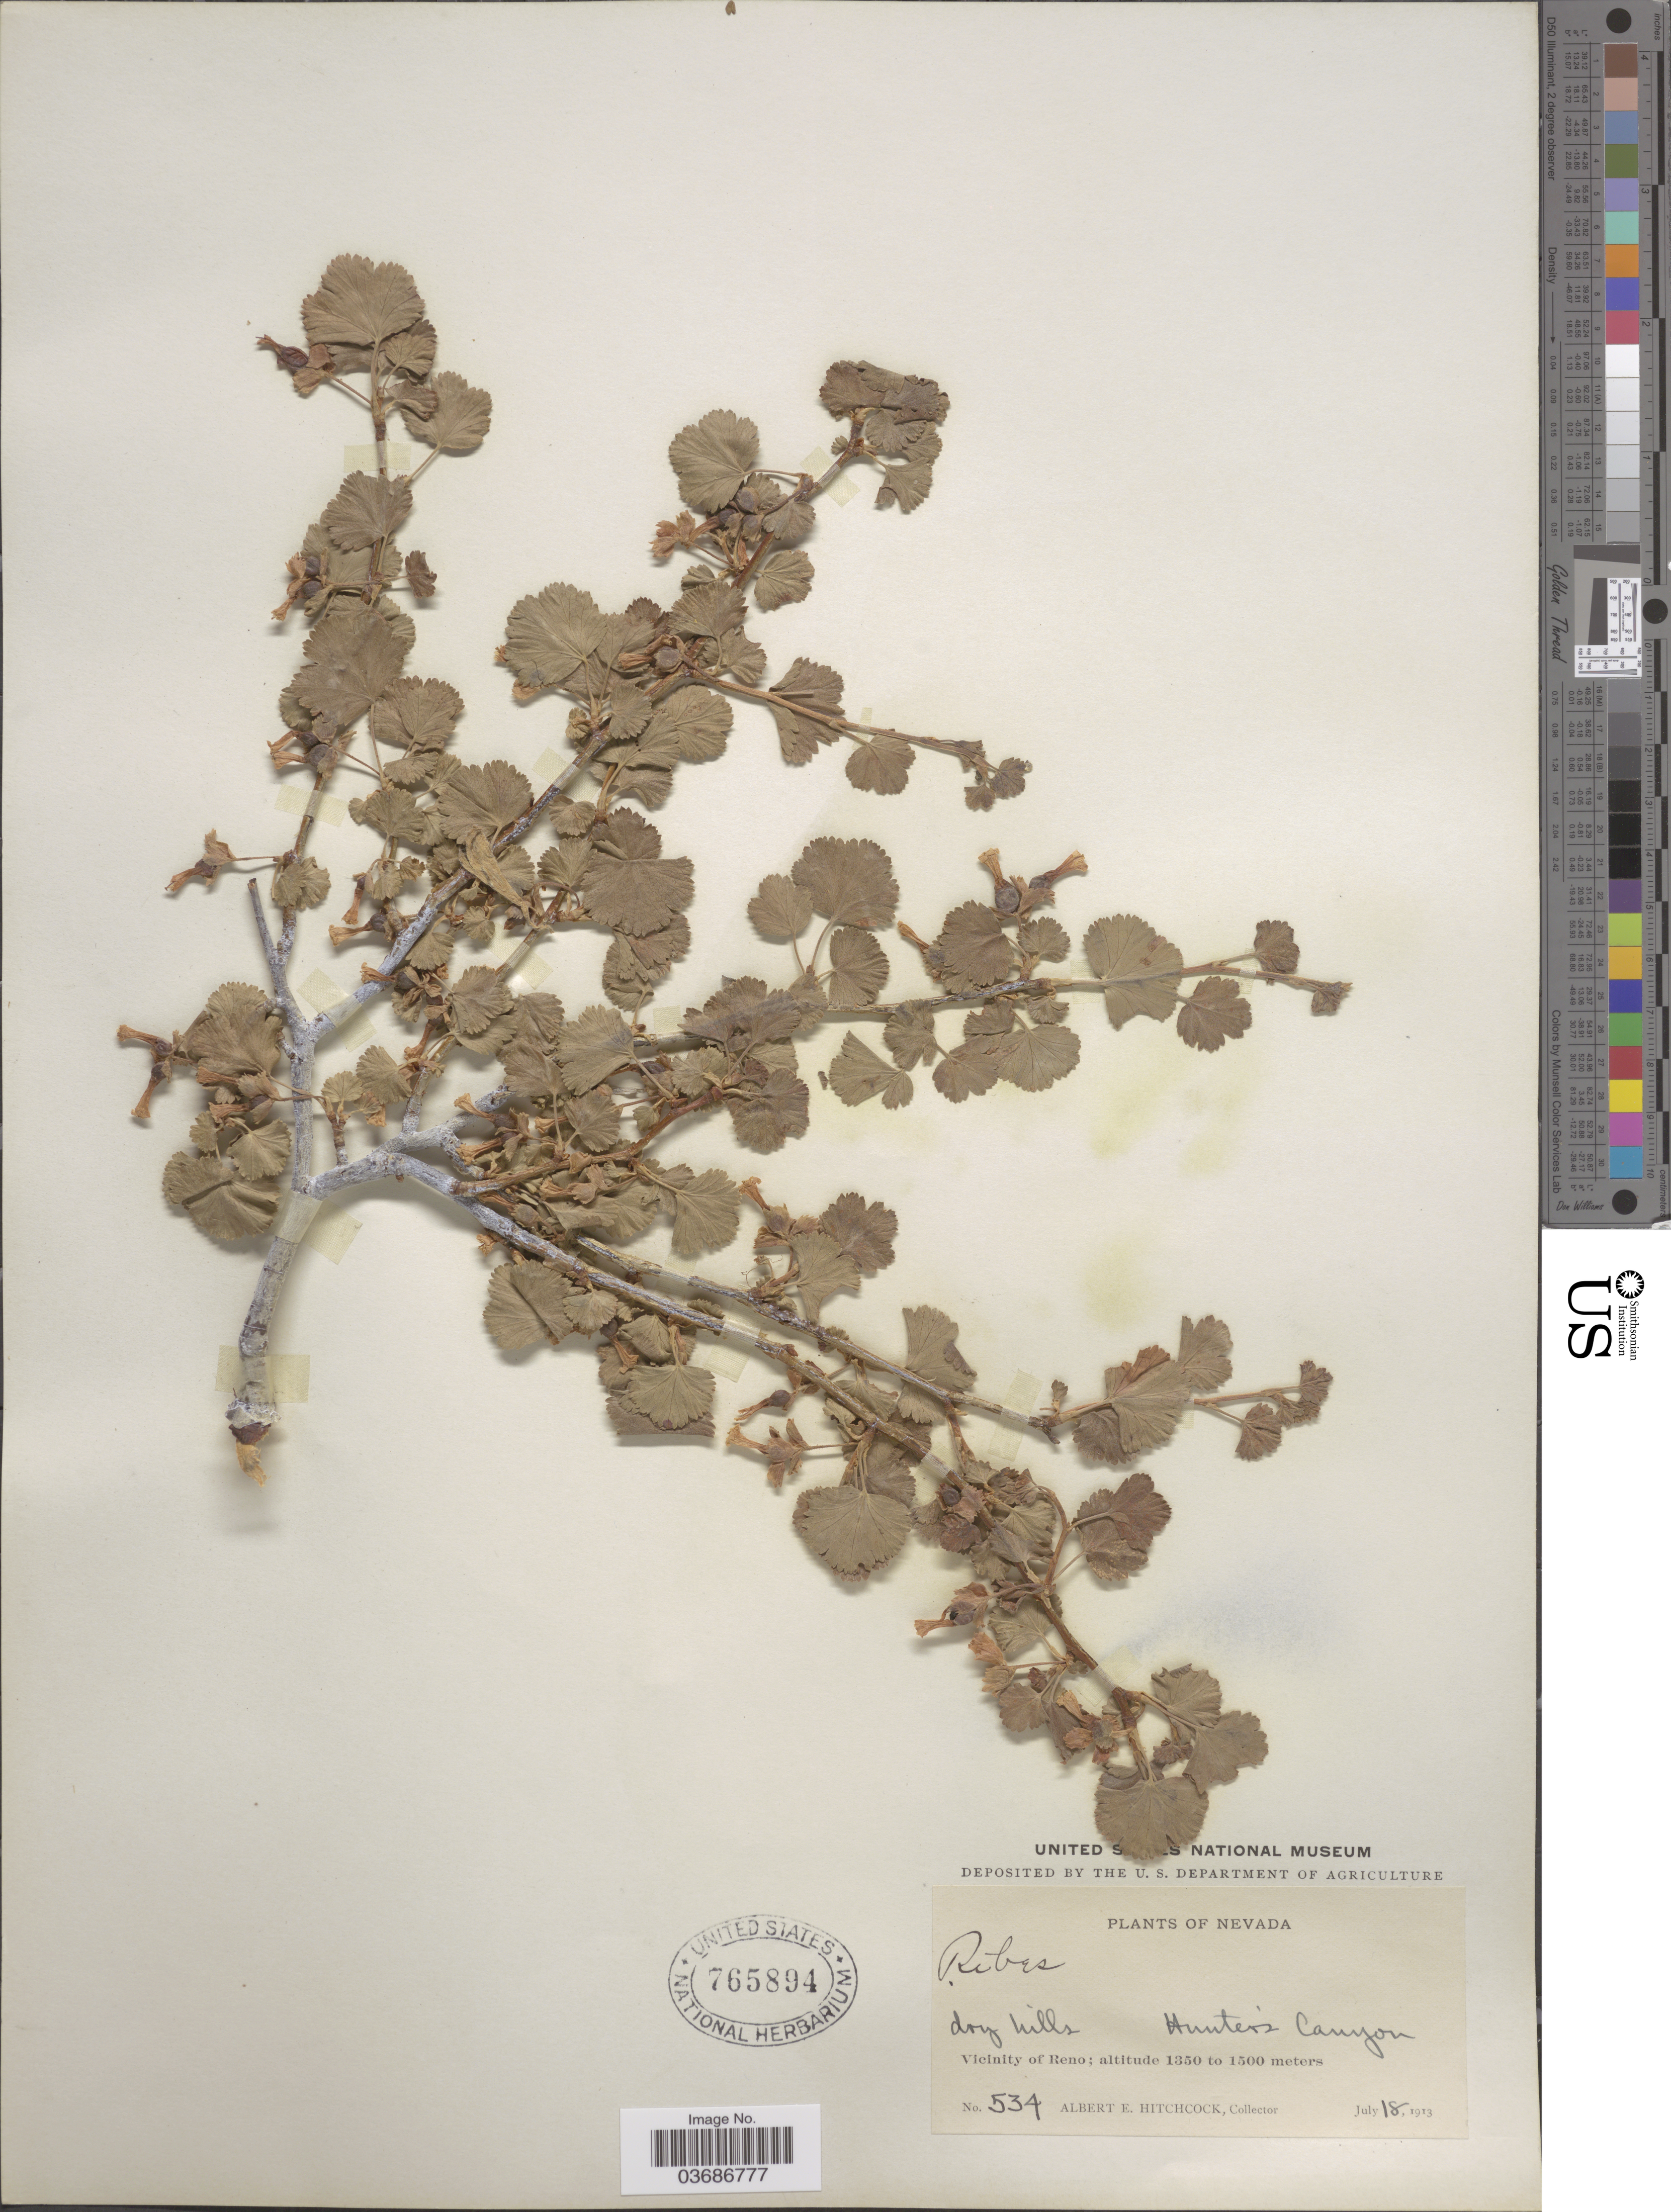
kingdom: Plantae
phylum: Tracheophyta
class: Magnoliopsida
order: Saxifragales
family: Grossulariaceae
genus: Ribes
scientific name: Ribes cereum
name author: Douglas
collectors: A. Hitchcock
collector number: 534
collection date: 1913-07-18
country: United States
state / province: Nevada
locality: Vicinity of Reno. Hunter's Canyon.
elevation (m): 1350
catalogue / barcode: US 765894